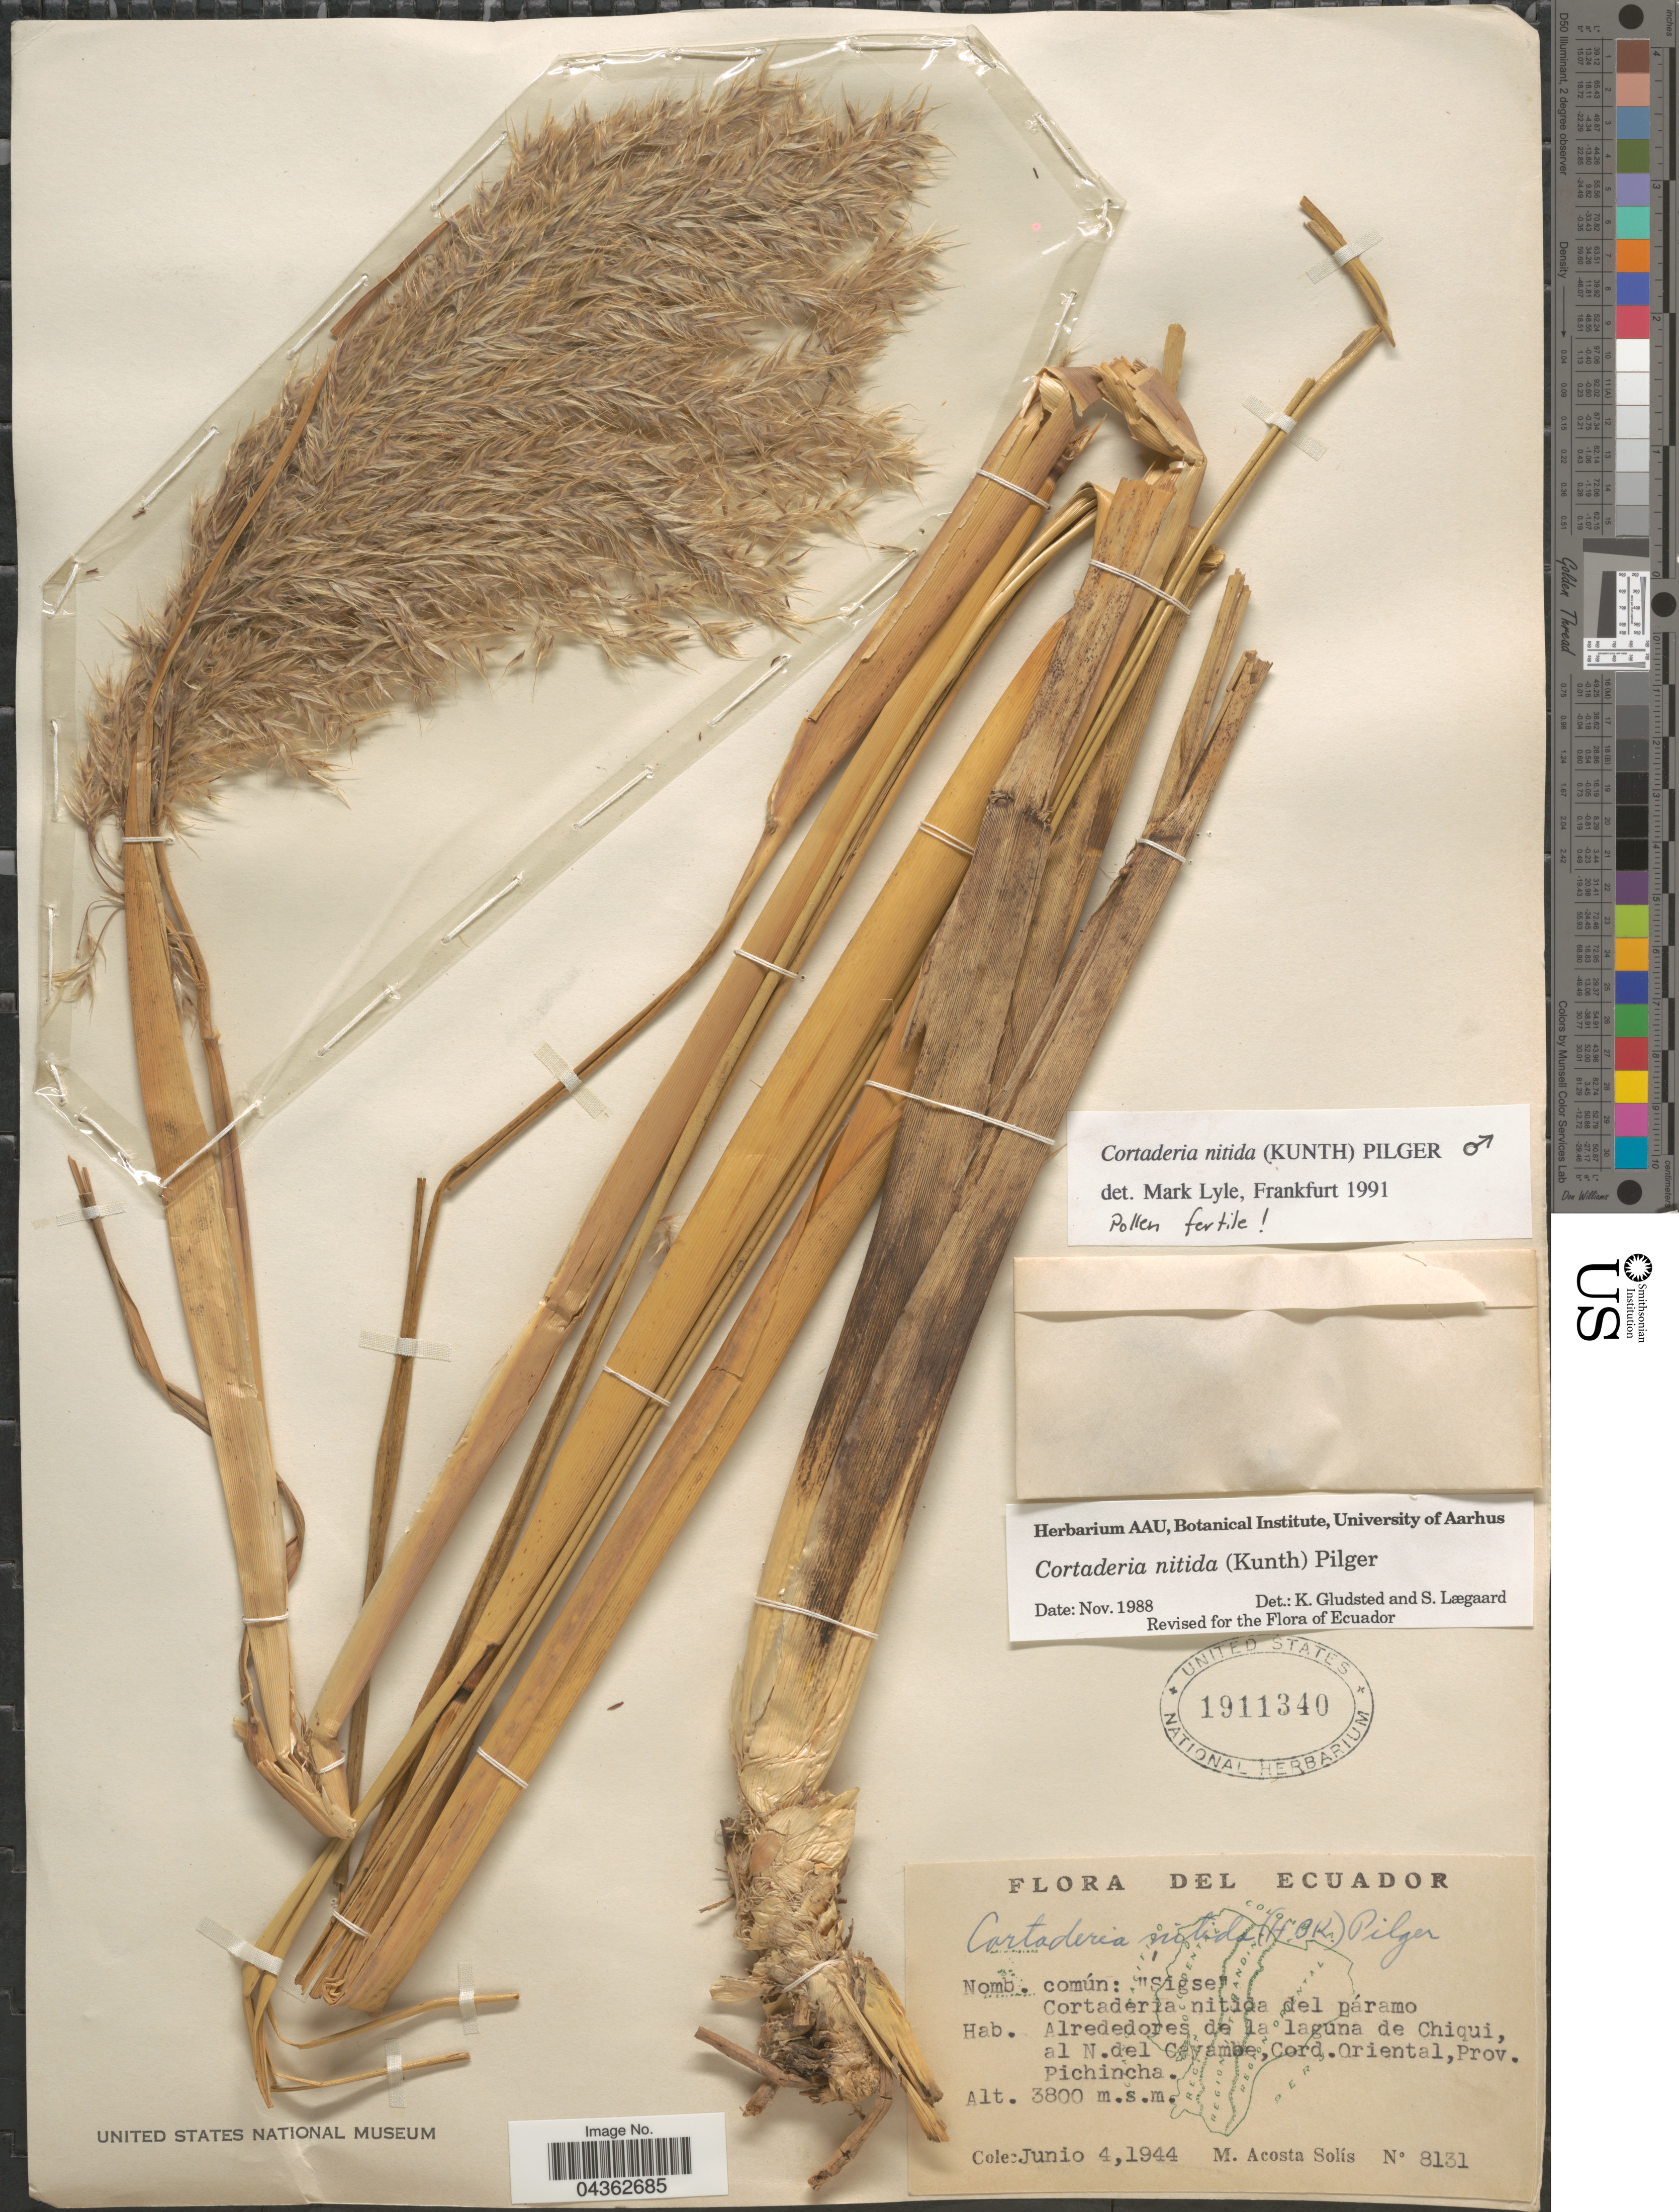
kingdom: Plantae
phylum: Tracheophyta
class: Liliopsida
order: Poales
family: Poaceae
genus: Cortaderia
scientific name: Cortaderia nitida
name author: (Kunth) Pilg.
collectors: M. Acosta Solis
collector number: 8131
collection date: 1944-06-04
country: Ecuador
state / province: Pichincha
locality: Alrededores de la laguna de Chiqui, al N. del Cayambe, Cord. Oriental.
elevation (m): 3800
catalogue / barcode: US 1911340